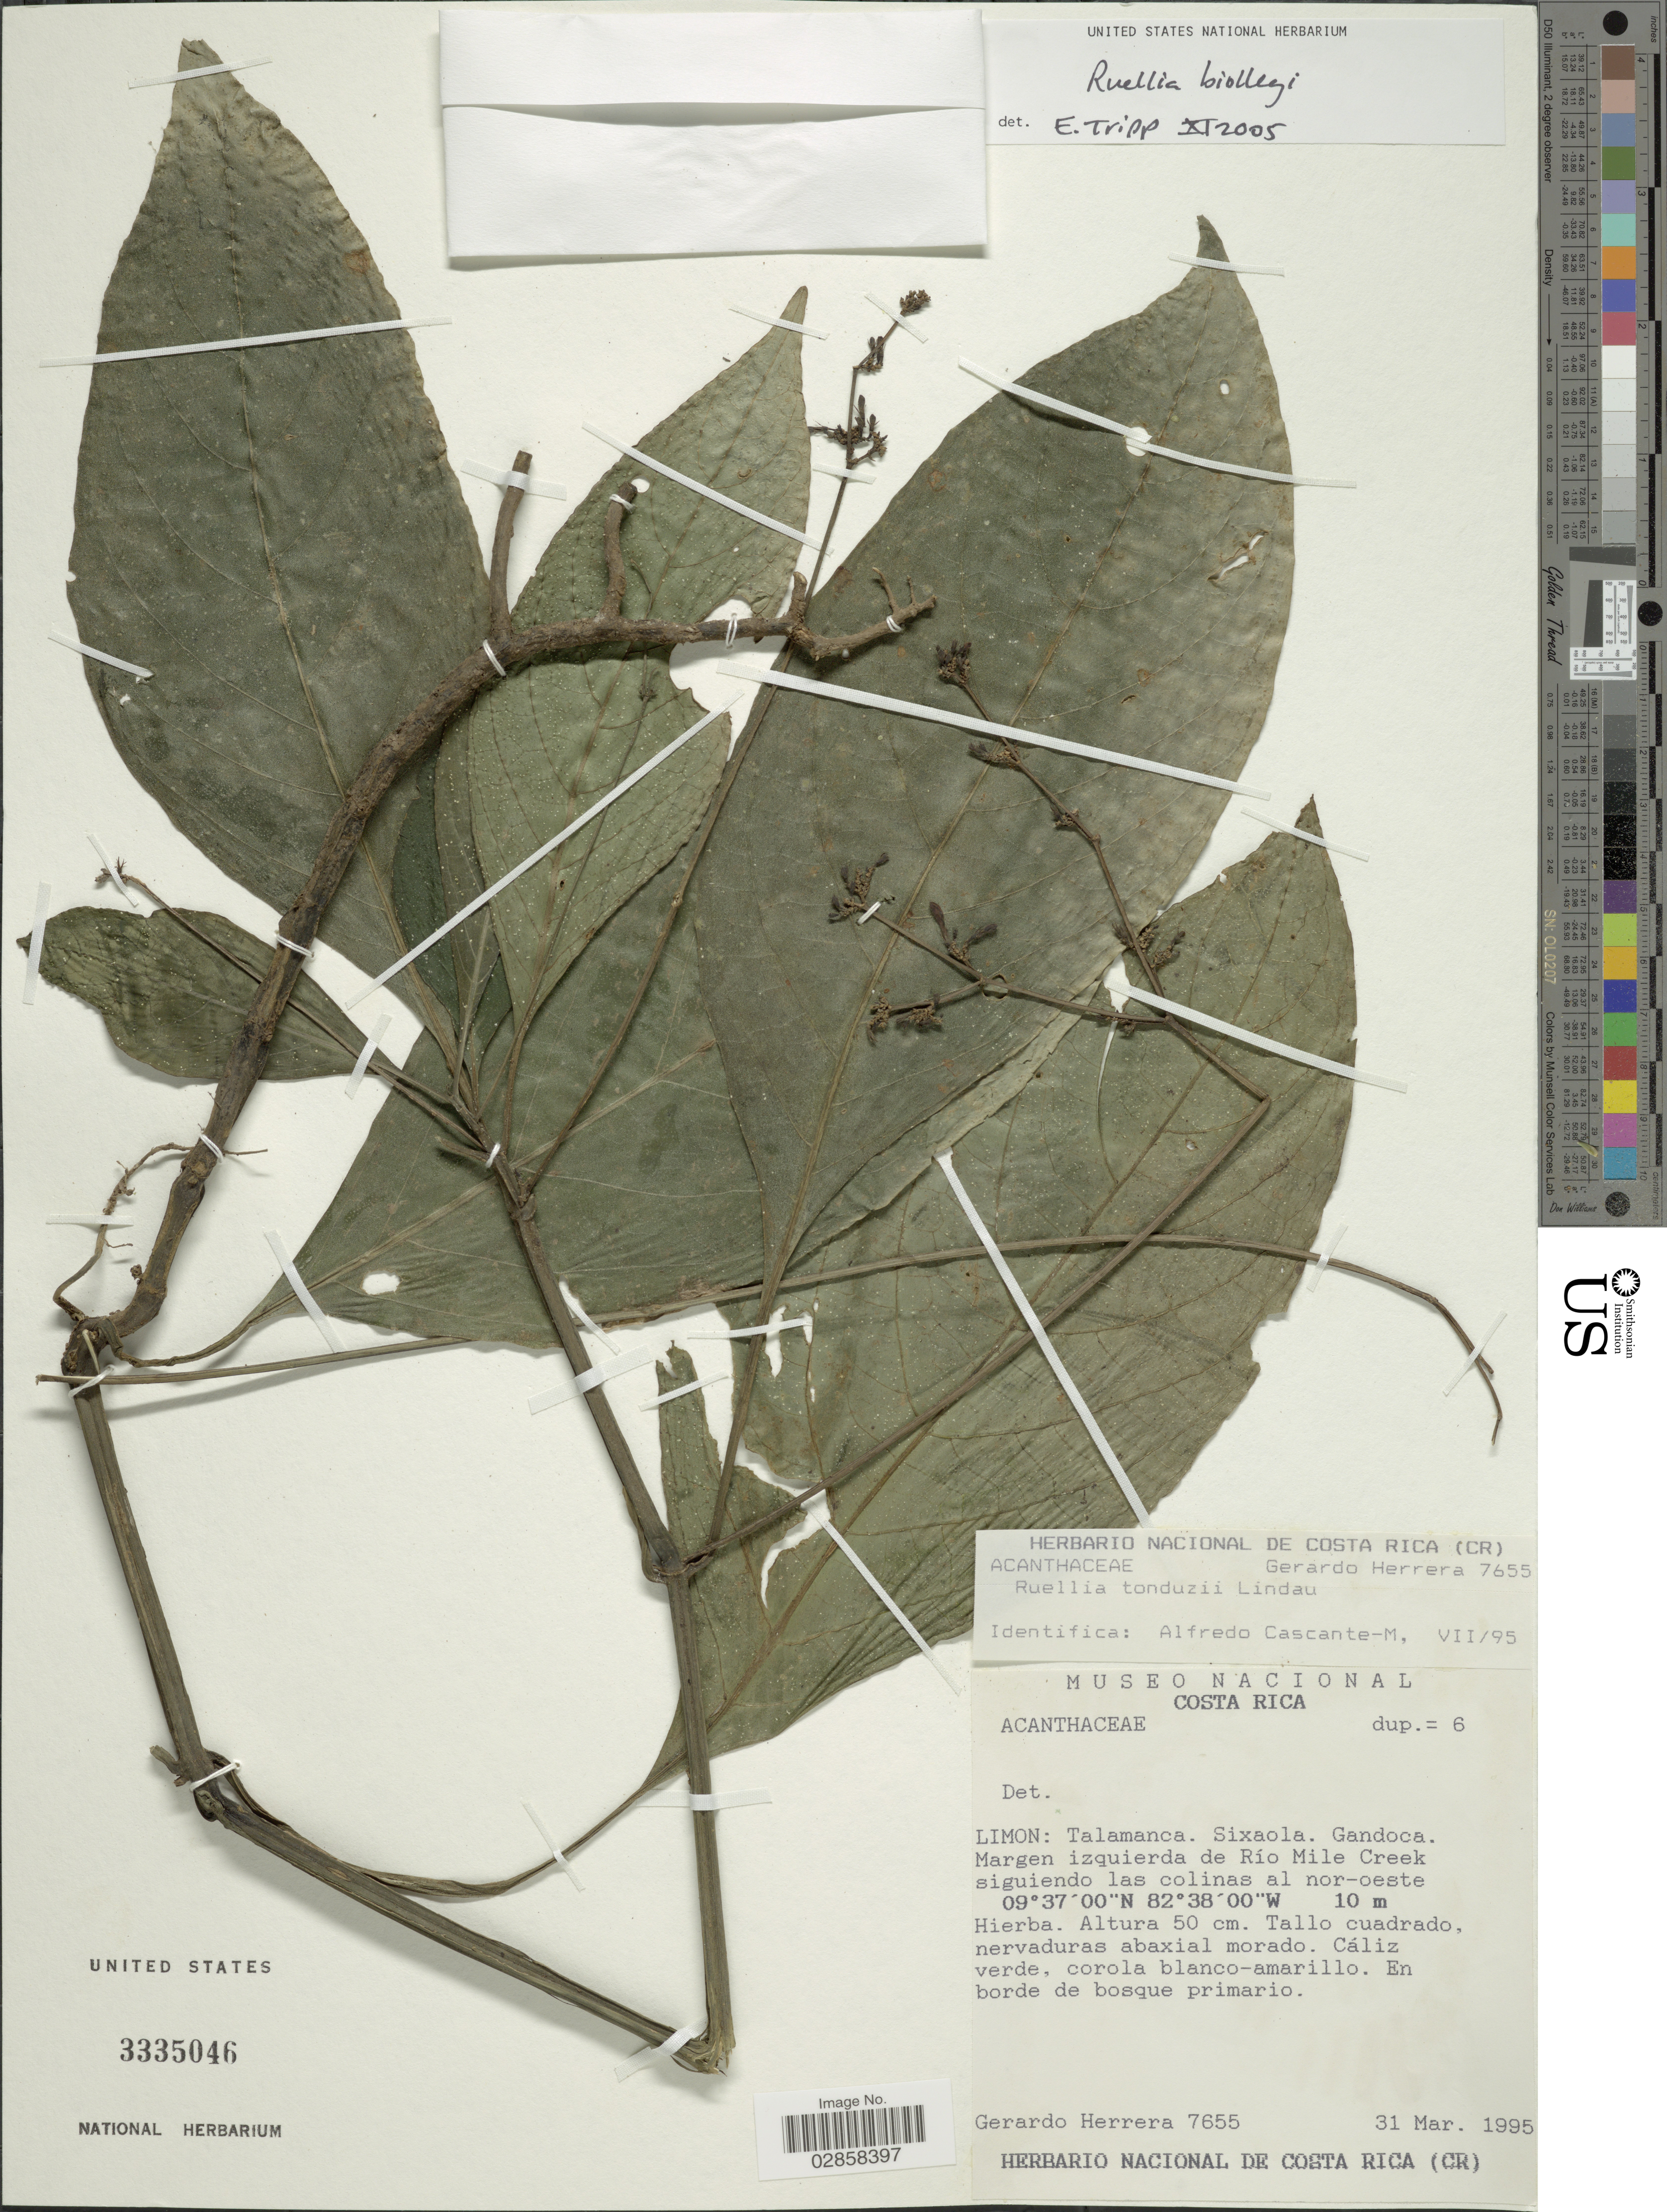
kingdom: Plantae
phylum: Tracheophyta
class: Magnoliopsida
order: Lamiales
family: Acanthaceae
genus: Ruellia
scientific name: Ruellia biolleyi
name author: Lindau in Pittier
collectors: G. Herrera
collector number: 7655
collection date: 1995-03-31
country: Costa Rica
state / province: Limón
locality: Talamanca. Sixaola. Gandoca. Margen izquierda de Río Mile Creek siguiendo las colinas al nor-oeste.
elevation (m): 10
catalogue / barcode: US 3335046